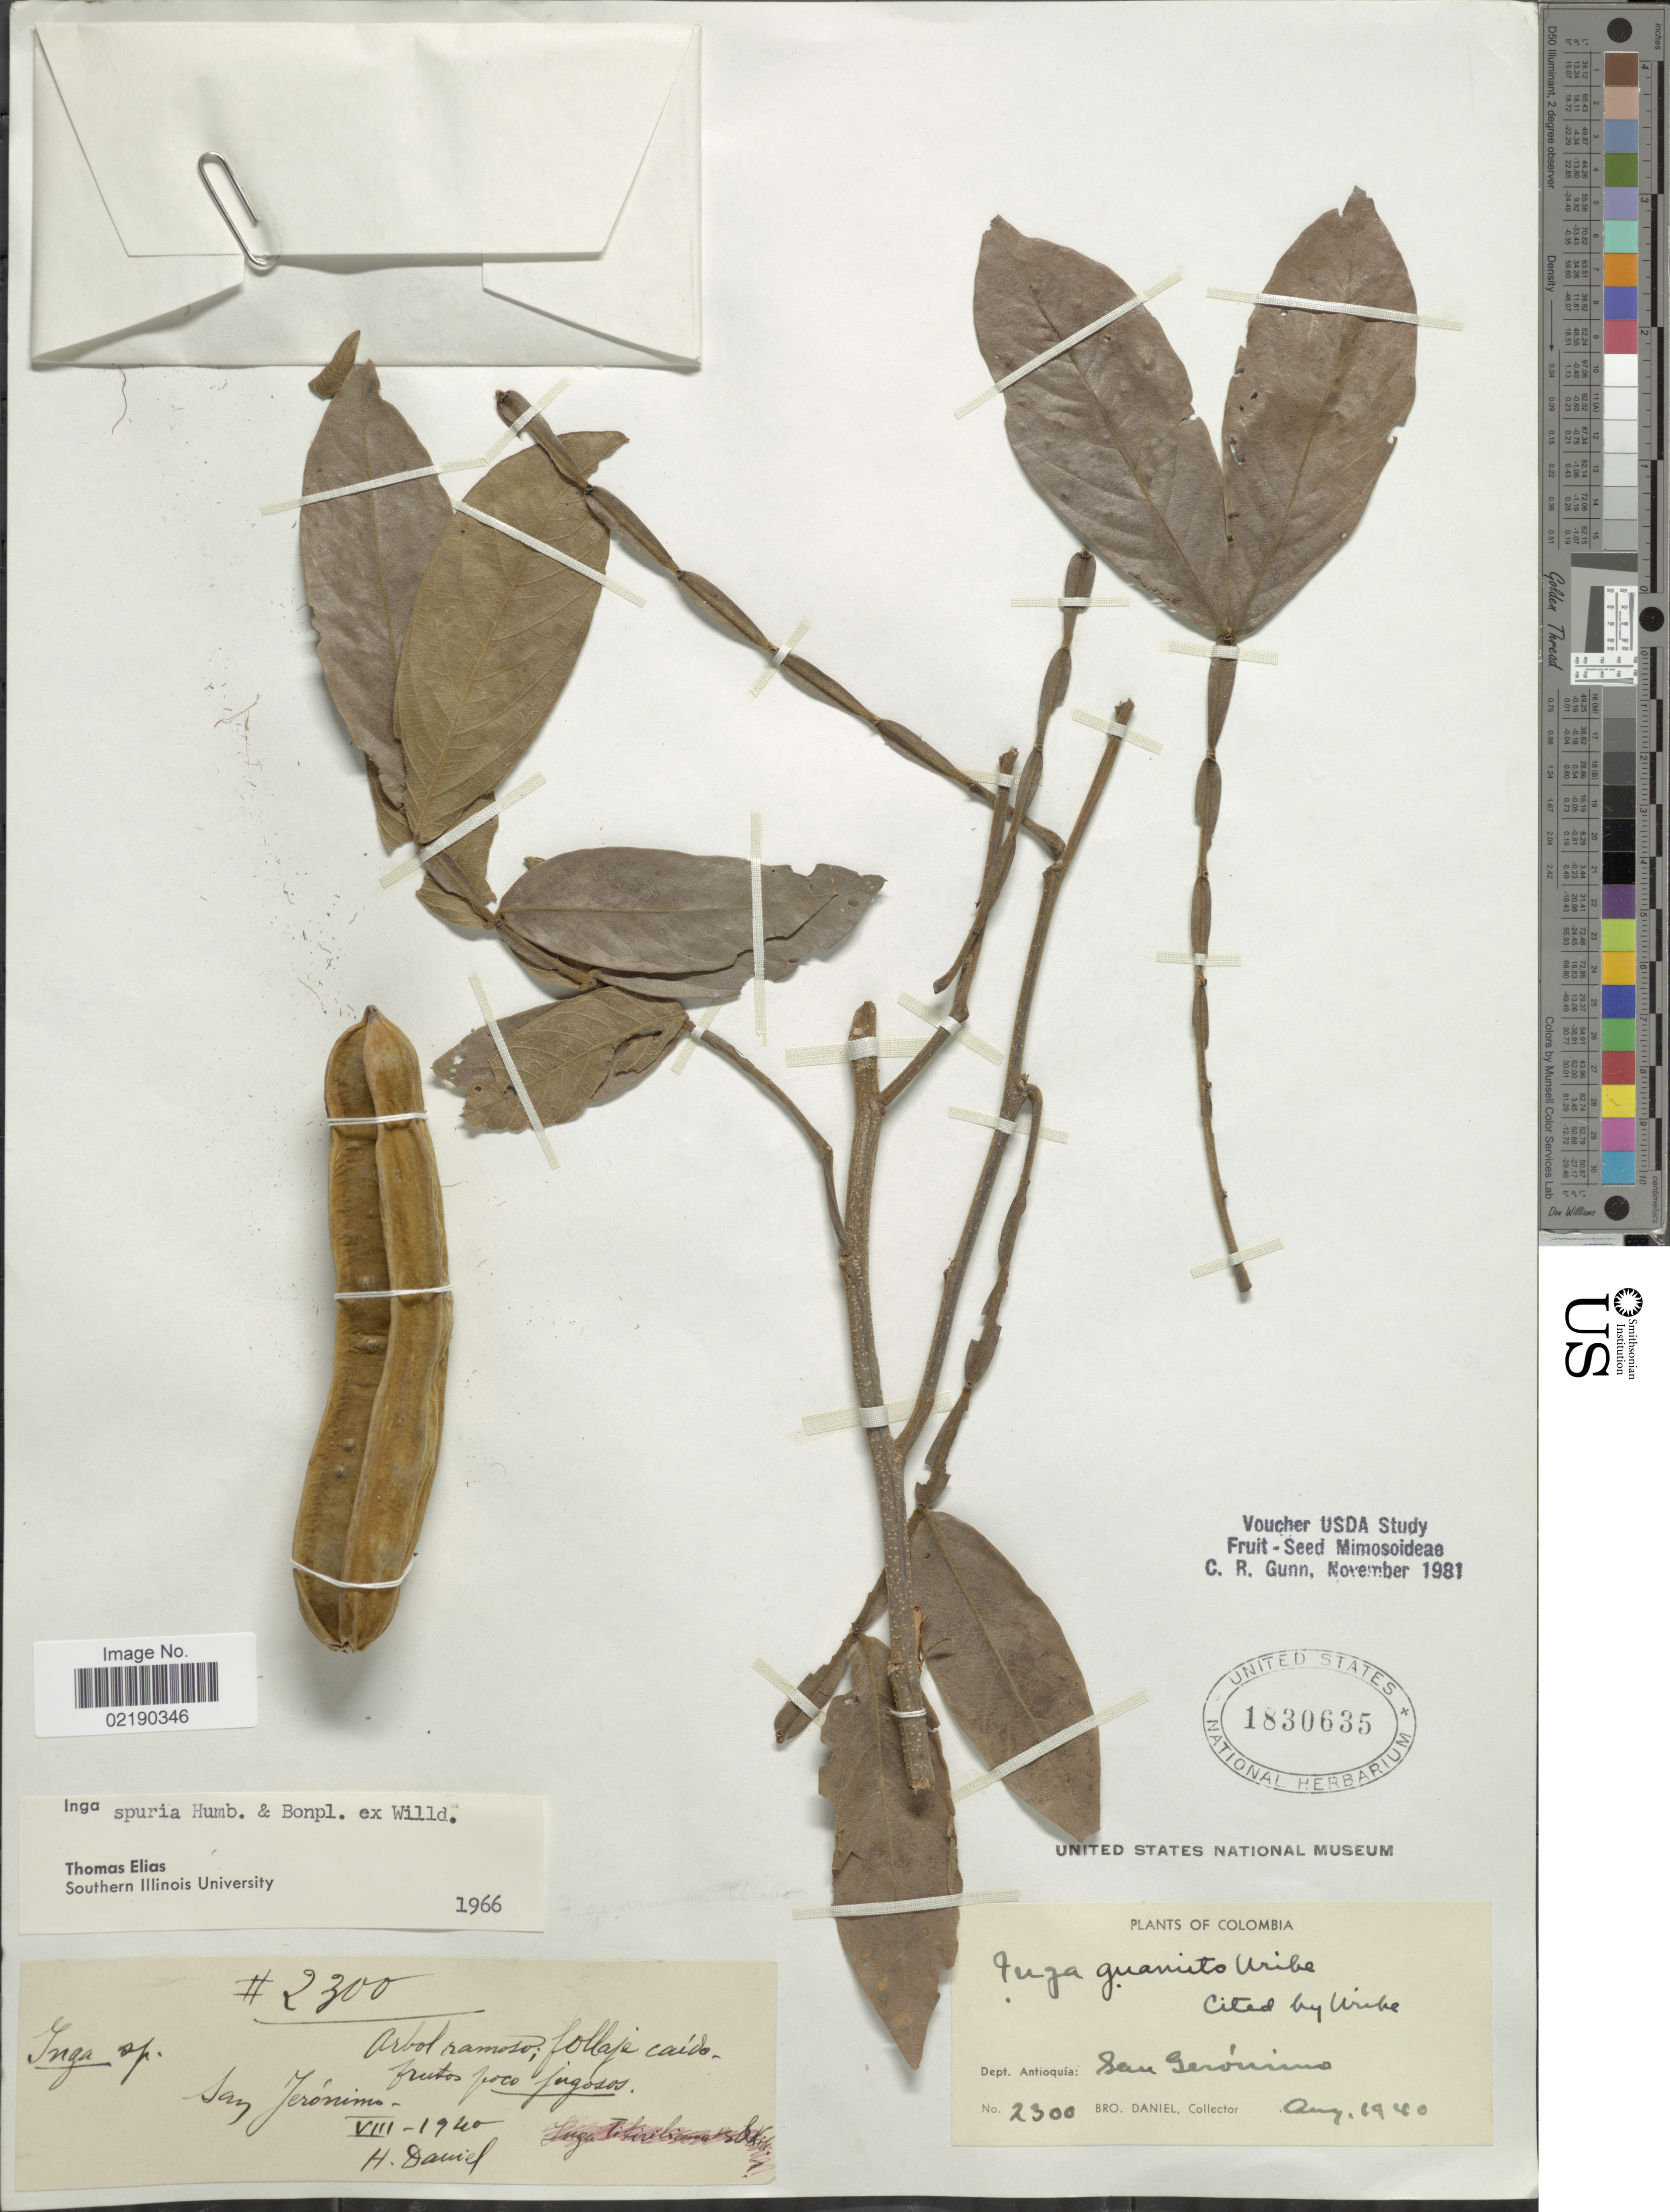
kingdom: Plantae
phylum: Tracheophyta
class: Magnoliopsida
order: Fabales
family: Fabaceae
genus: Inga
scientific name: Inga vera subsp. vera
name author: Willd.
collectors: Bro. Daniel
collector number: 2300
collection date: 1940-08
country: Colombia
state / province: Antioquia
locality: San Jeronimo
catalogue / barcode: US 1830635